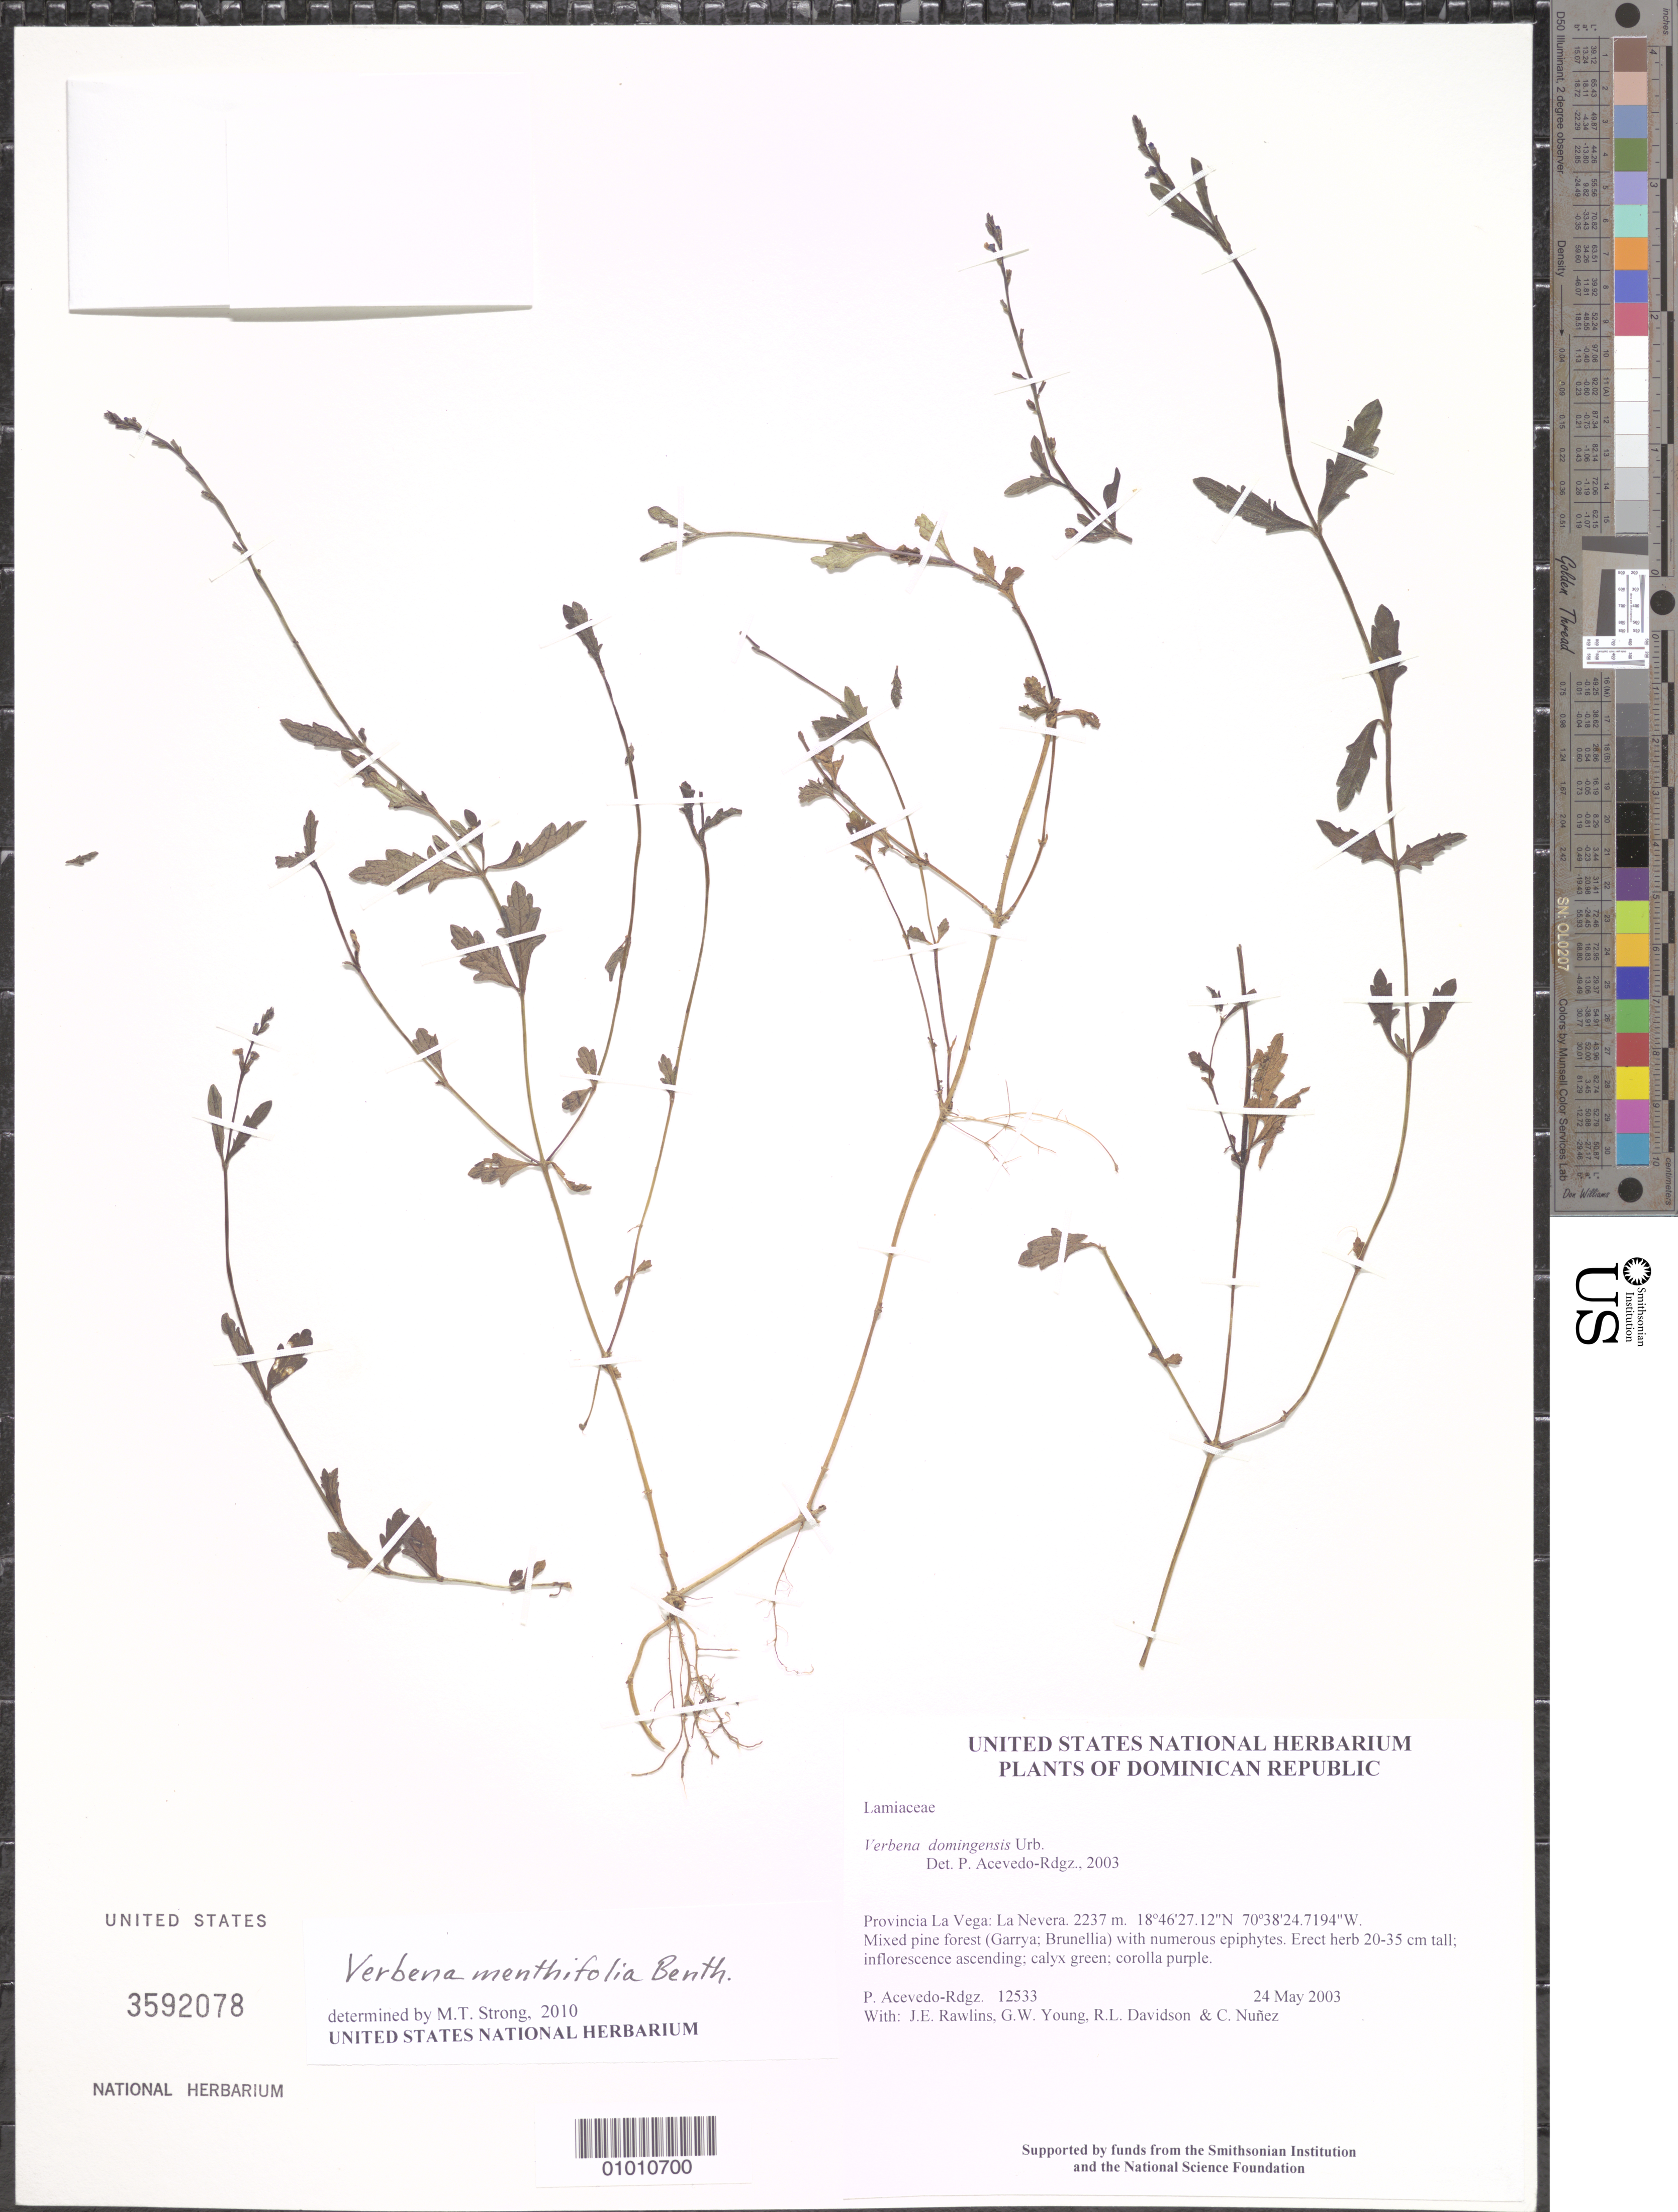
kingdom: Plantae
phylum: Tracheophyta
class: Magnoliopsida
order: Lamiales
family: Verbenaceae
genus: Verbena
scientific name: Verbena menthifolia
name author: Benth.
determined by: Strong, M. T., (US), Smithsonian Institution - National Museum of Natural History (UNITED STATES)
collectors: P. Acevedo-Rodr., J. Rawlins, G. Young, R. Davidson & C. Nunez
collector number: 12533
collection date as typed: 24 May 2003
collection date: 2003-05-24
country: Dominican Republic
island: Hispaniola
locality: Provincia La Vega: La Nevera.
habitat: Mixed pine forest (Garrya; Brunellia) with numerous epiphytes.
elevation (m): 2237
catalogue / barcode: US 3592078